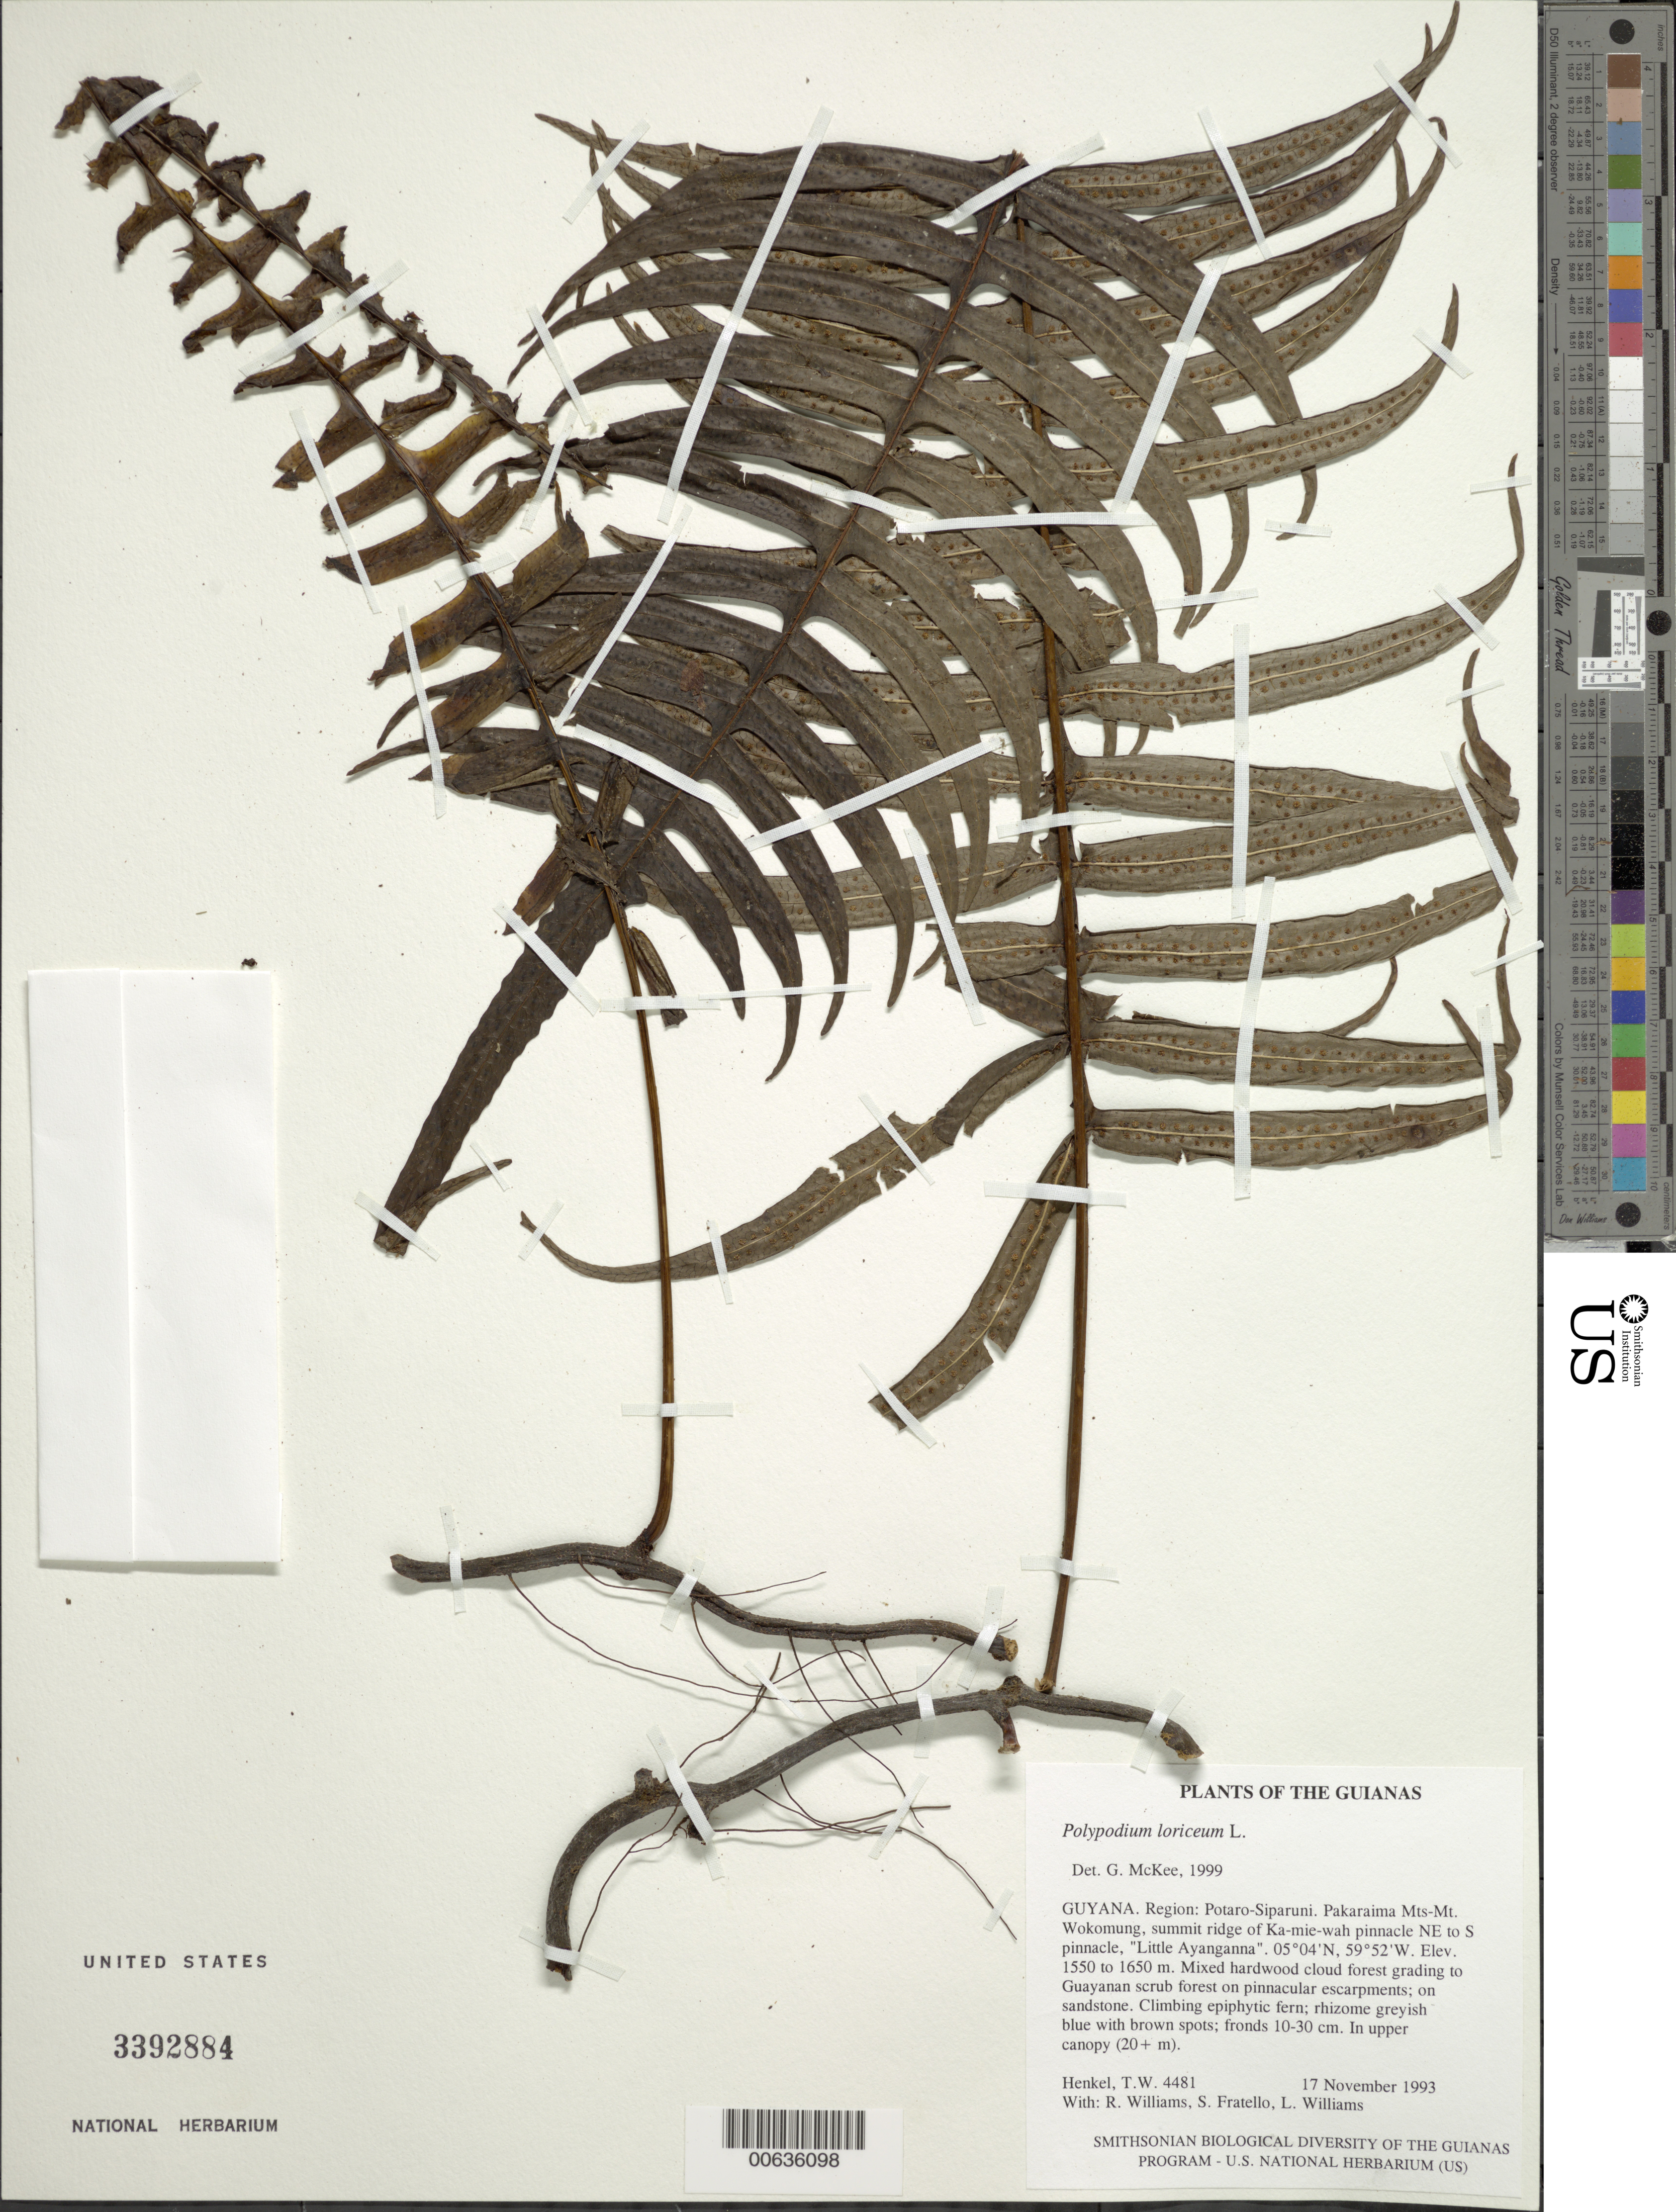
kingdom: Plantae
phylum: Tracheophyta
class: Polypodiopsida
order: Polypodiales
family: Polypodiaceae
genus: Serpocaulon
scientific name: Serpocaulon loriceum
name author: (L.) A.R. Sm.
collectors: T. Henkel, R. Williams, S. Fratello & L. Williams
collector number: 4481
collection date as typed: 17 November 1993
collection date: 1993-11-17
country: Guyana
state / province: Potaro-Siparuni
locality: Pakaraima Mts-Mt. Wokomung, summit ridge of Ka-mie-wah pinnacle NE to S pinnacle, "Little Ayanganna"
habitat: Mixed hardwood cloud forest grading to Guayanan scrub forest on pinnacular escarpments; on sandstone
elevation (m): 1550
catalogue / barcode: US 3392884